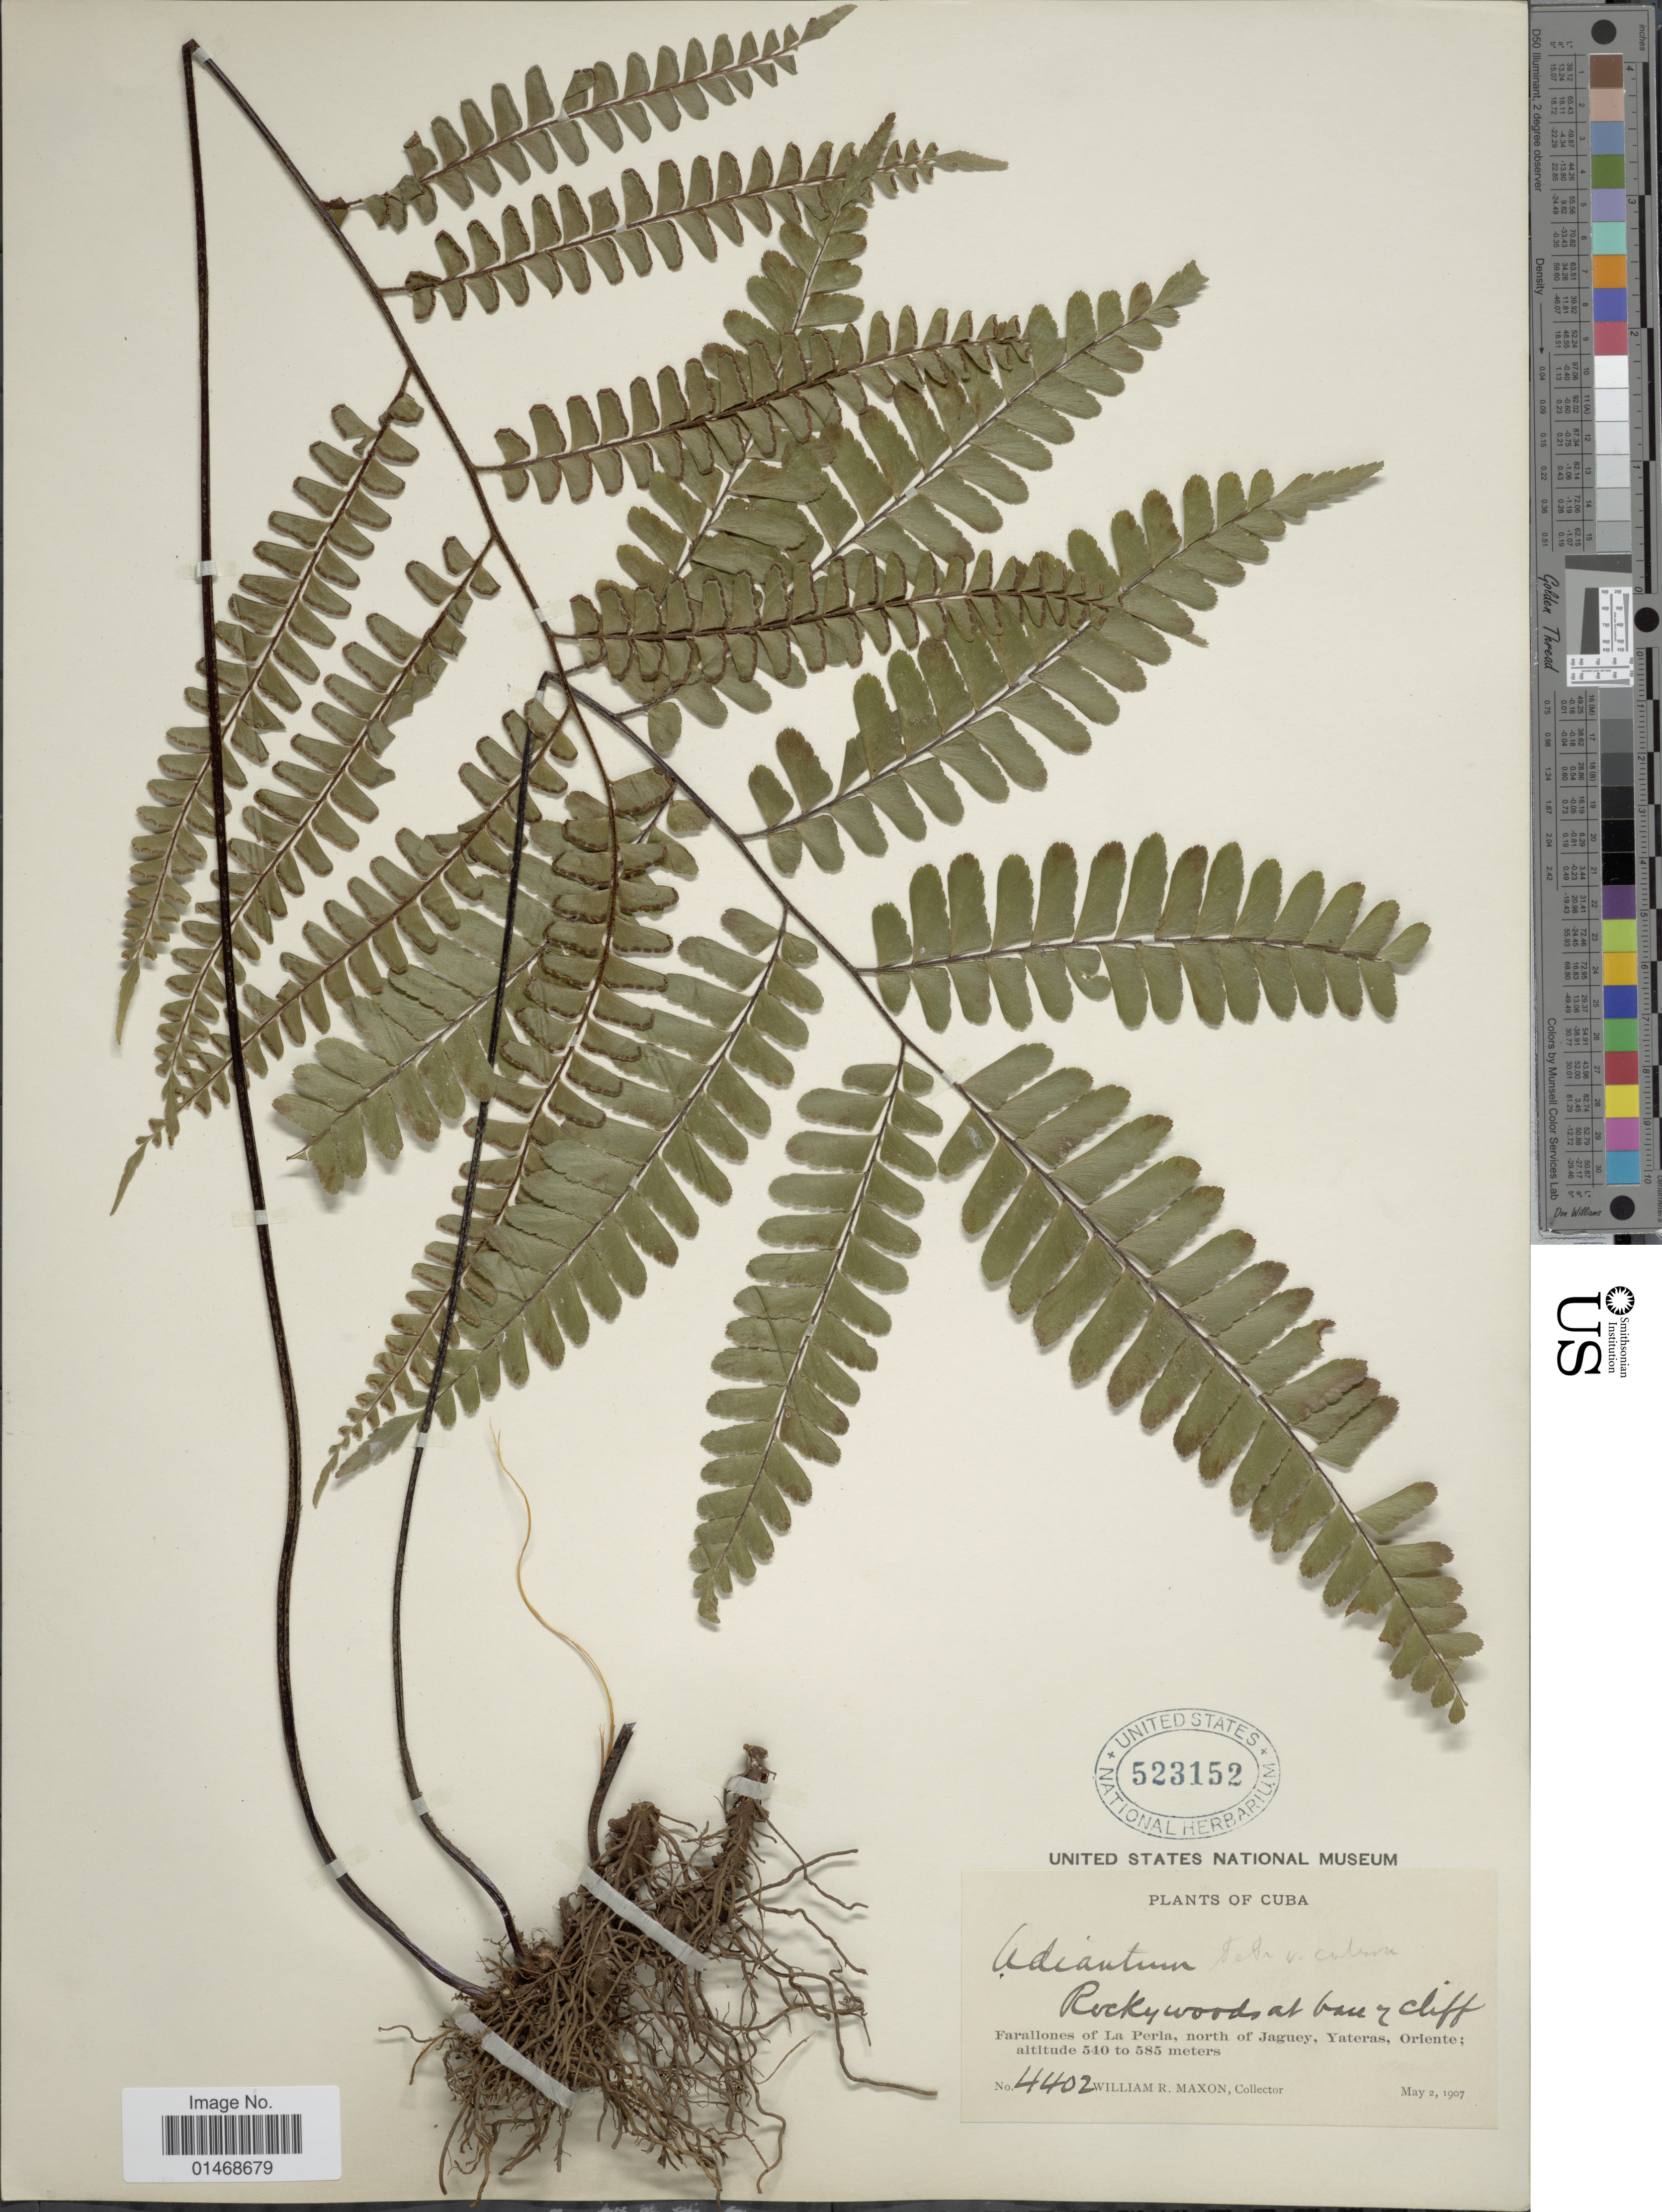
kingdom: Plantae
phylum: Tracheophyta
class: Polypodiopsida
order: Polypodiales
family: Pteridaceae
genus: Adiantum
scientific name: Adiantum cubense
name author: Hook.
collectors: W. R. Maxon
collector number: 4402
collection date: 1907-05-02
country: Cuba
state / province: Oriente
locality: Farallones of La Perla, north of Jaguey, Yateras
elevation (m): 540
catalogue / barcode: US 523152